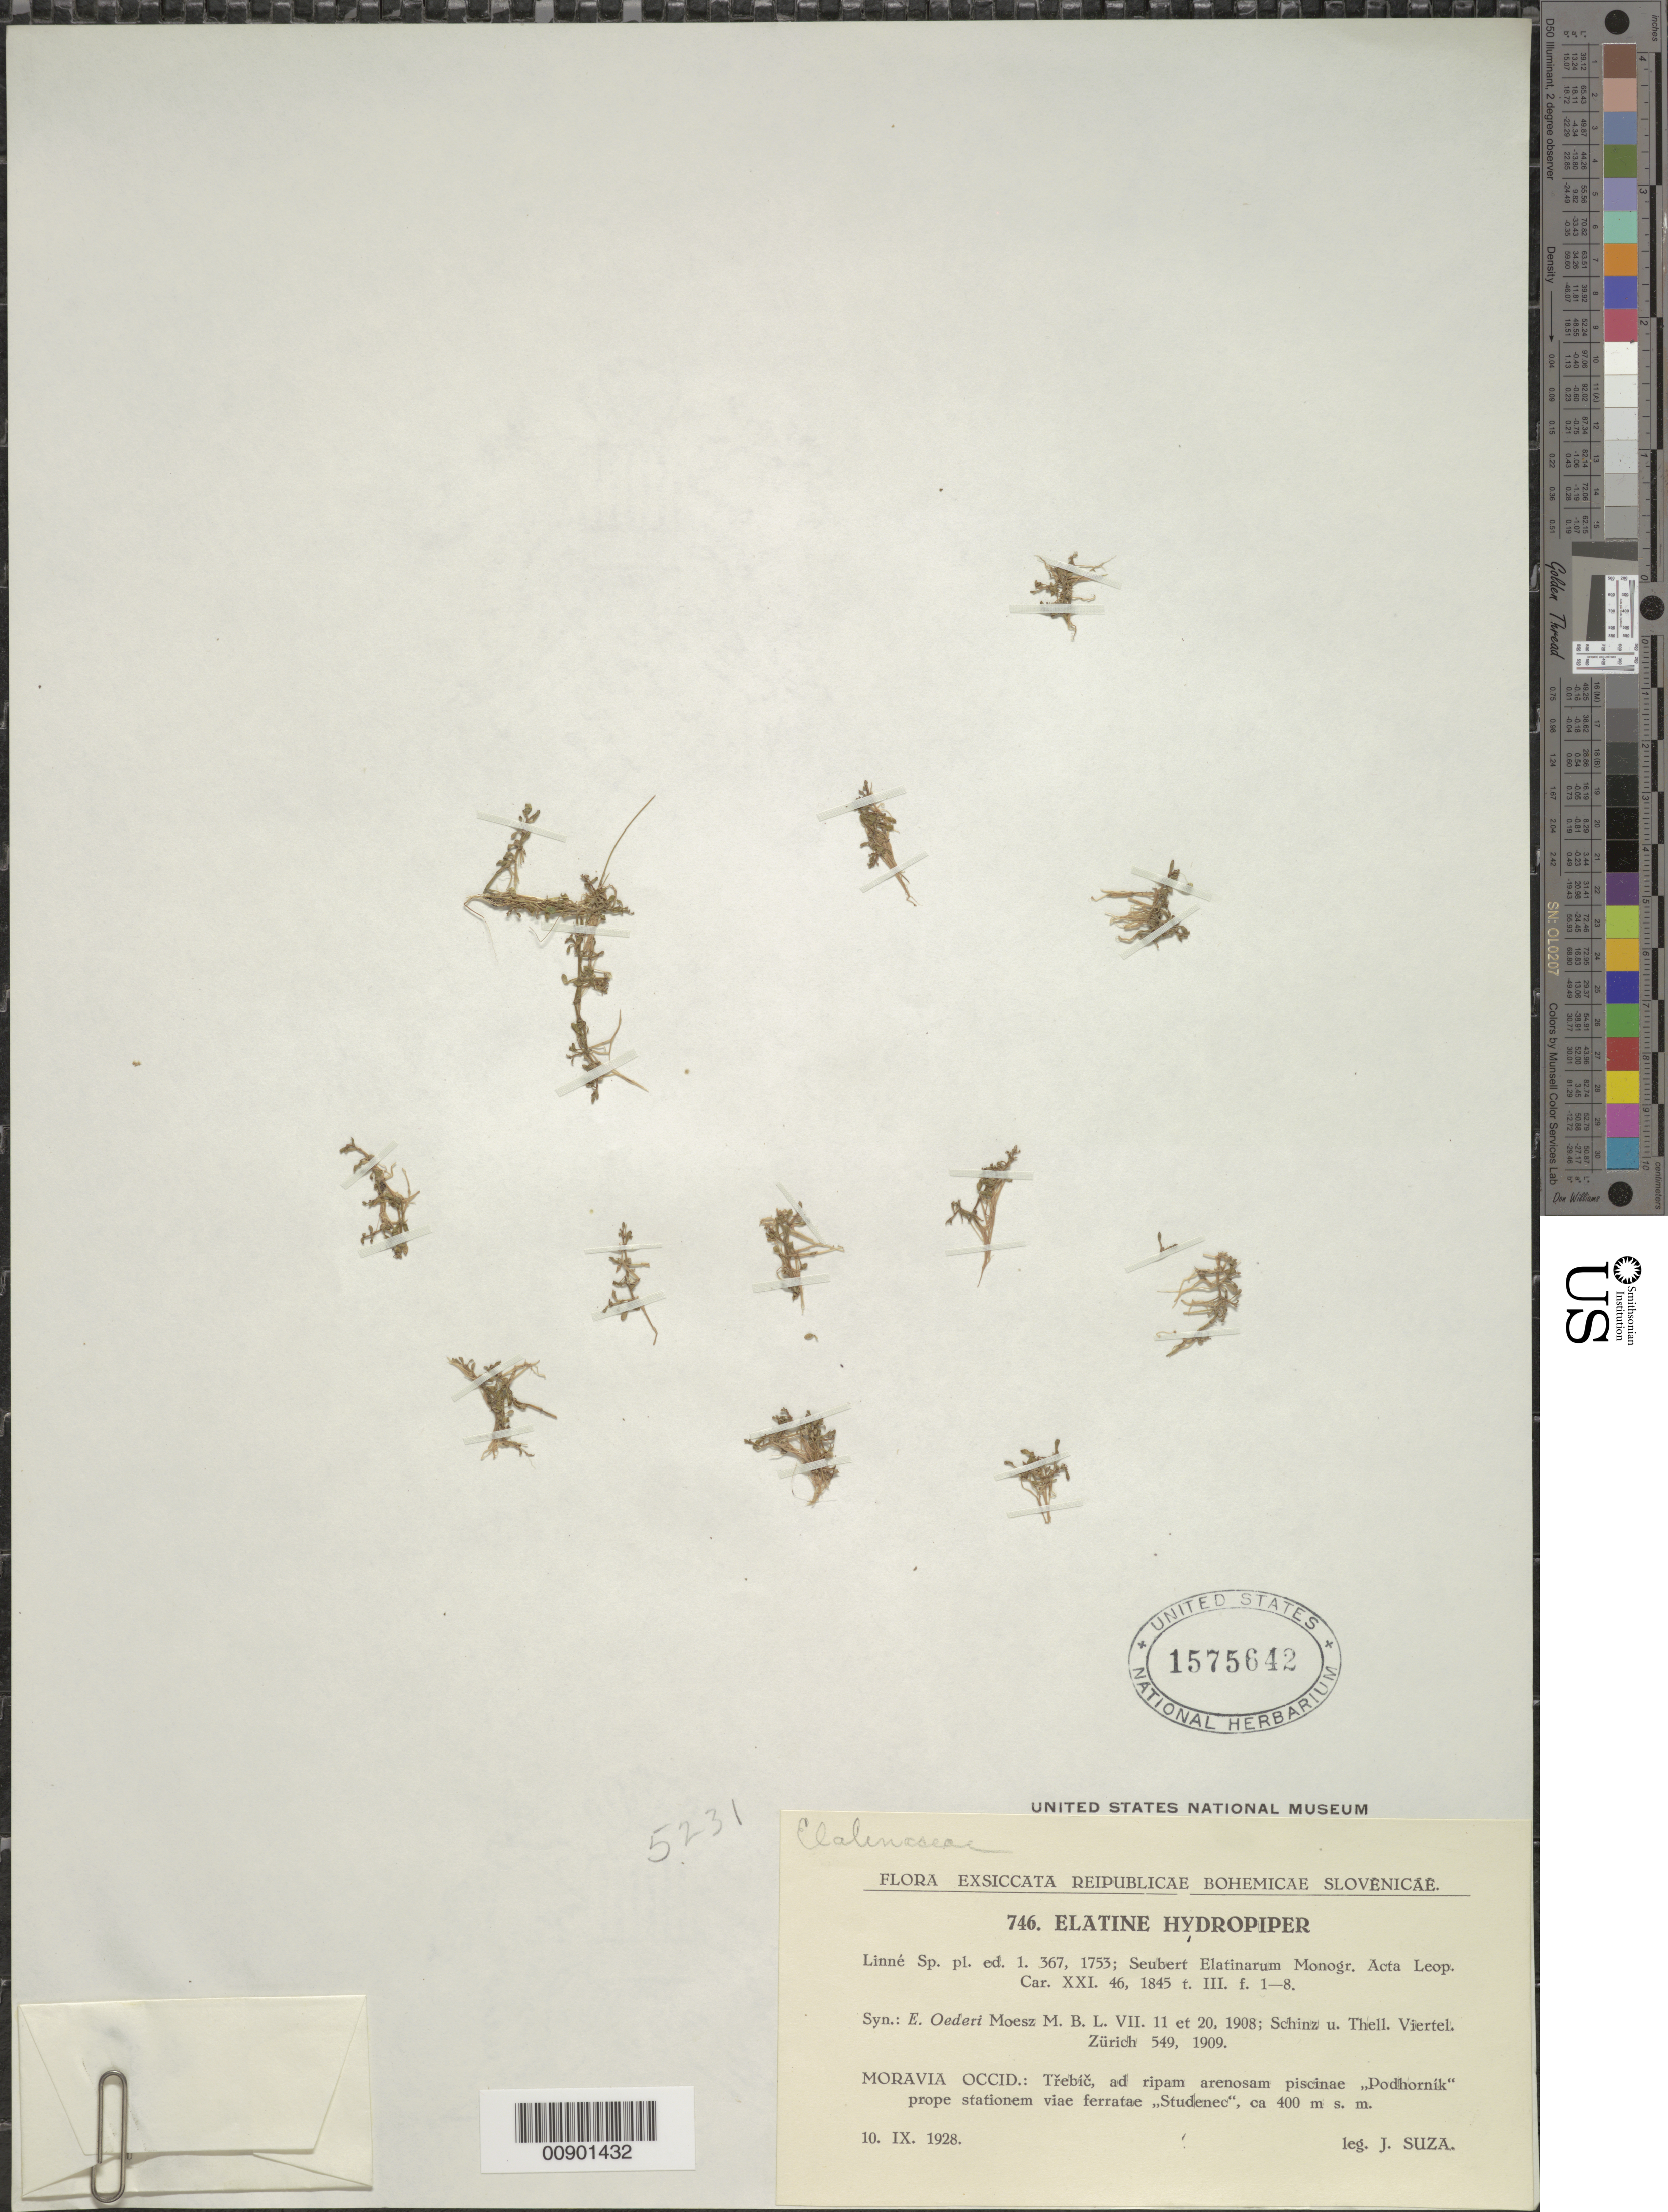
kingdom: Plantae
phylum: Tracheophyta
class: Magnoliopsida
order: Malpighiales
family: Elatinaceae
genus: Elatine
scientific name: Elatine hydropiper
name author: L.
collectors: J. Suza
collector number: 746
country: Czechia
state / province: Vysocina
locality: Trebie, Dodhornik prope stationem viae ferratae Studenec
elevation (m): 400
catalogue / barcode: US 1575642